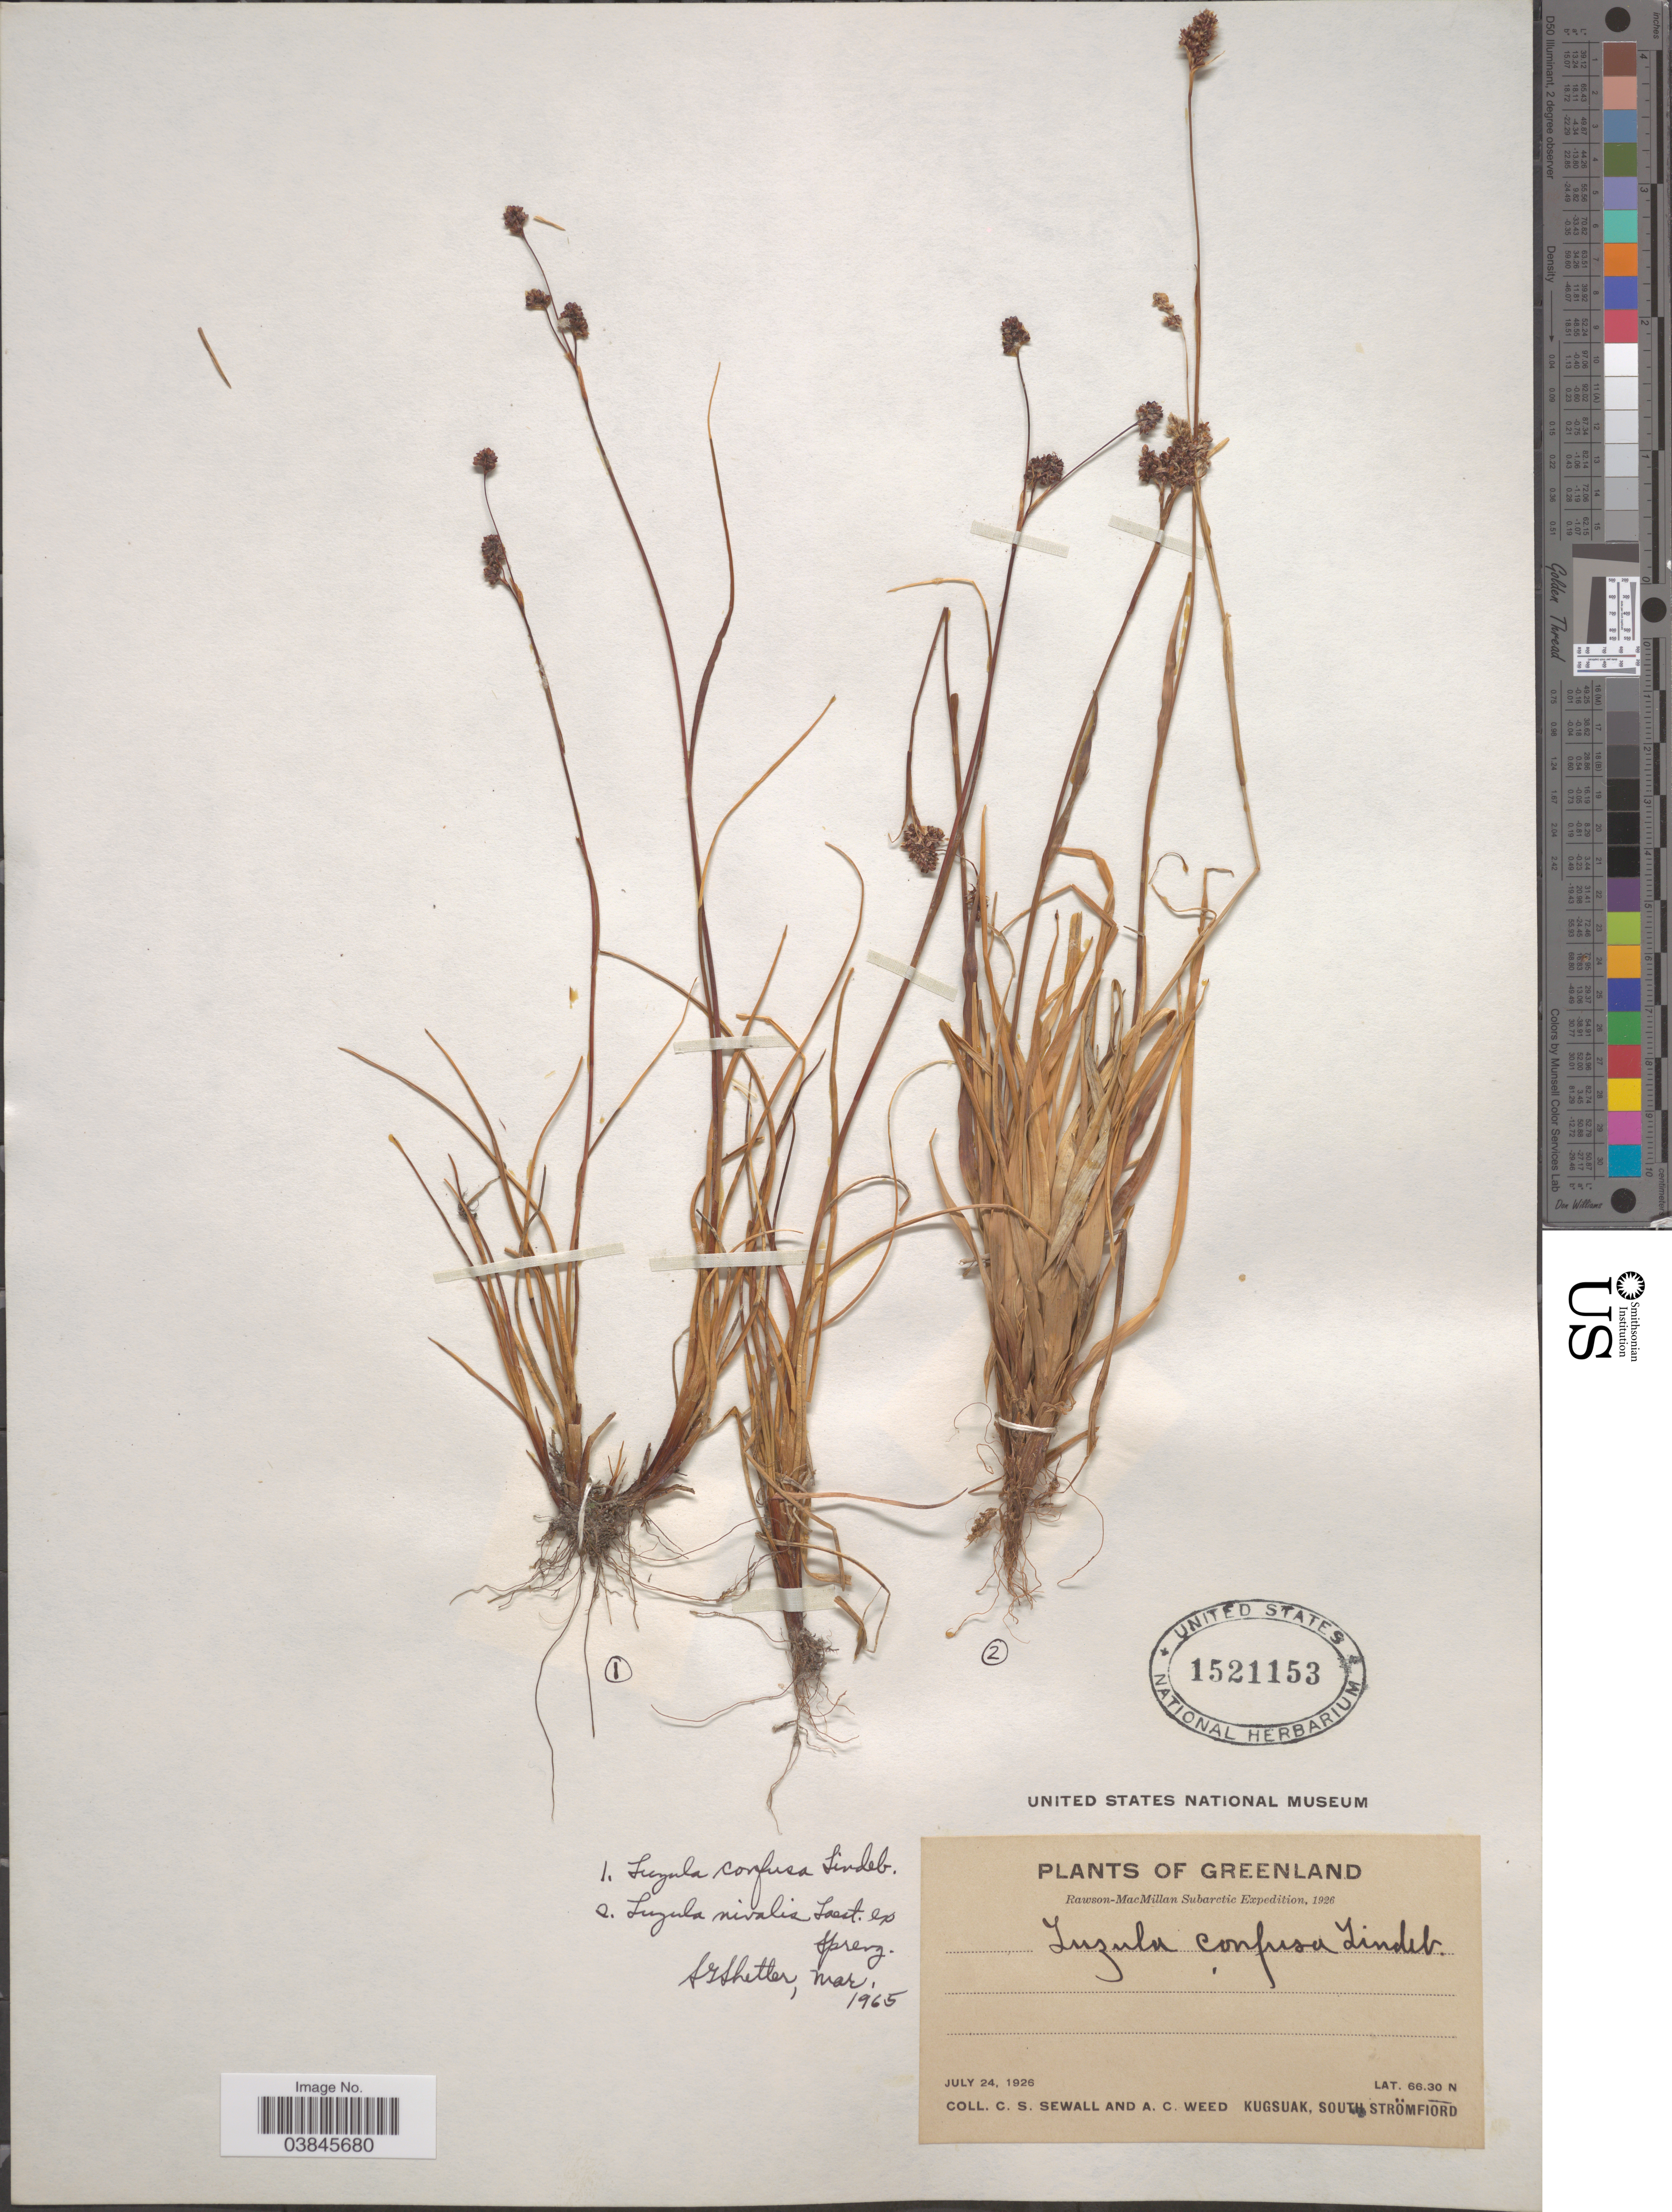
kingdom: Plantae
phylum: Tracheophyta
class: Liliopsida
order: Poales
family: Juncaceae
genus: Luzula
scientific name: Luzula confusa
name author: Lindeb.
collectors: C. Sewall & A. Weed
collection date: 1926-07-24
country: Greenland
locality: Kugsuak, South Strömfiord.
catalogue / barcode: US 1521153